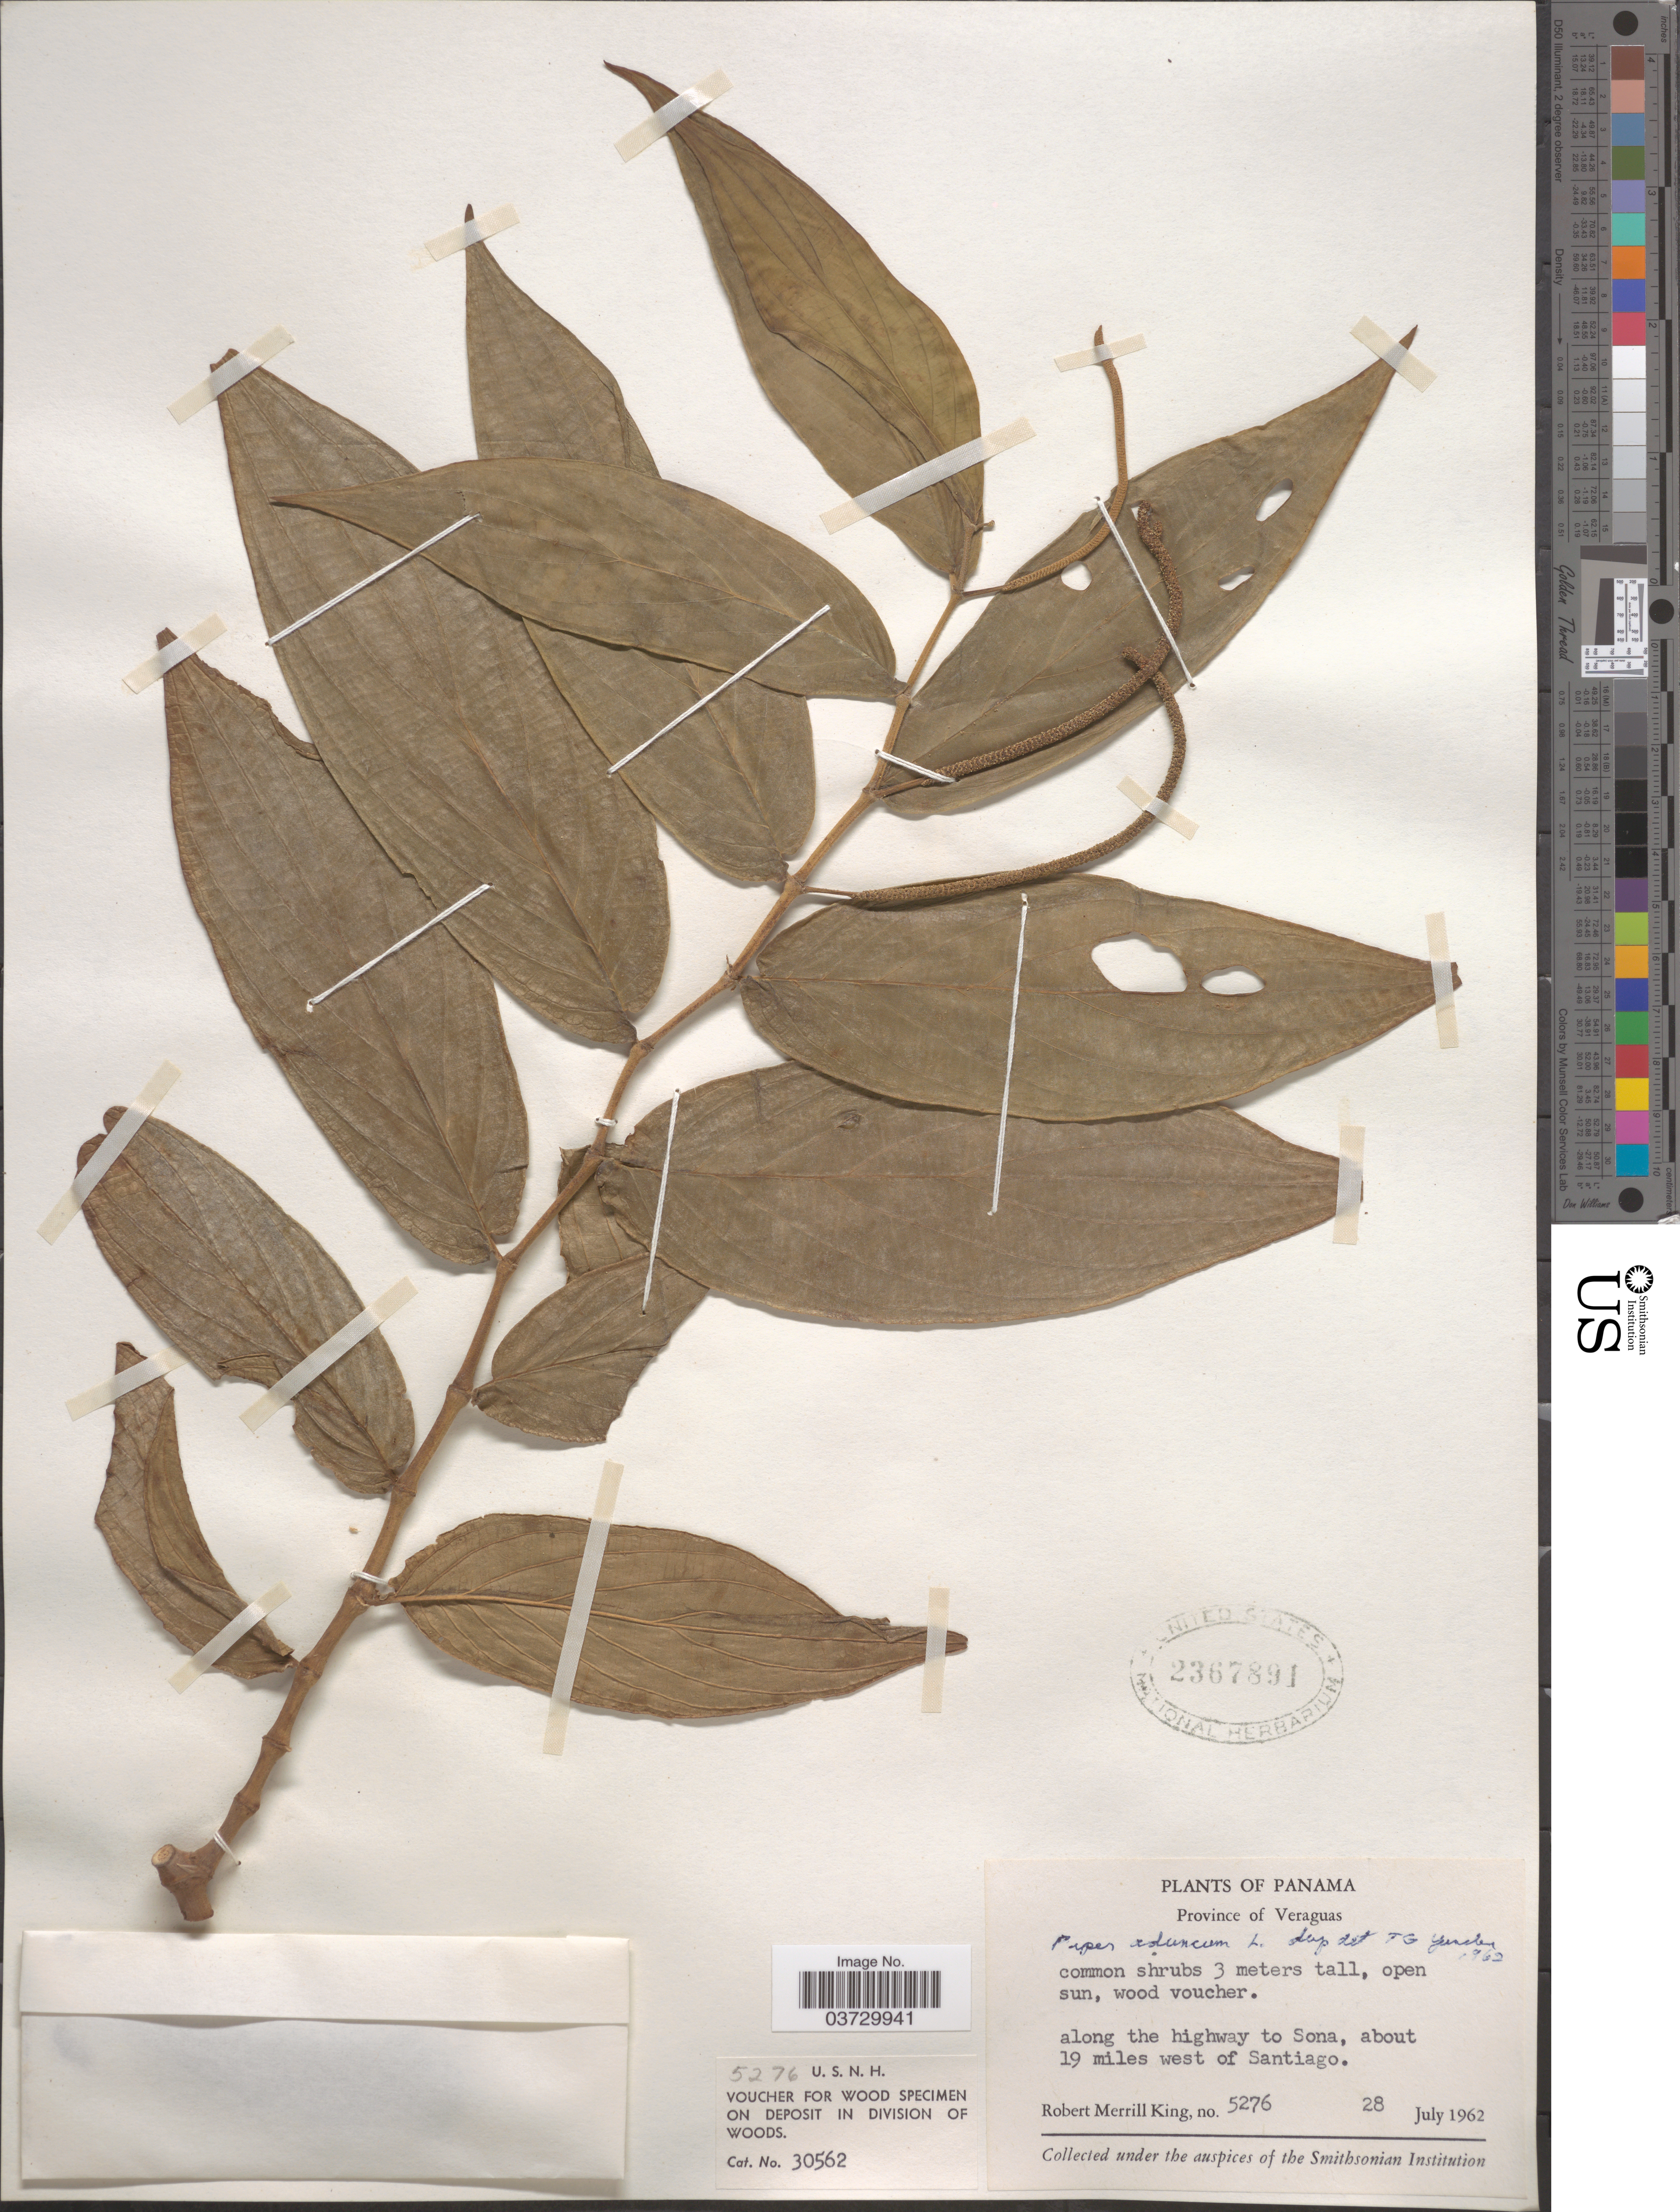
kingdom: Plantae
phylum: Tracheophyta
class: Magnoliopsida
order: Piperales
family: Piperaceae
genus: Piper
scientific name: Piper aduncum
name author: L.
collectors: R. M. King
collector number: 5276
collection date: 1962-07-28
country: Panama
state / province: Veraguas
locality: Along the highway to Sona, about 19 miles west of Santiago.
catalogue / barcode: US 2367891